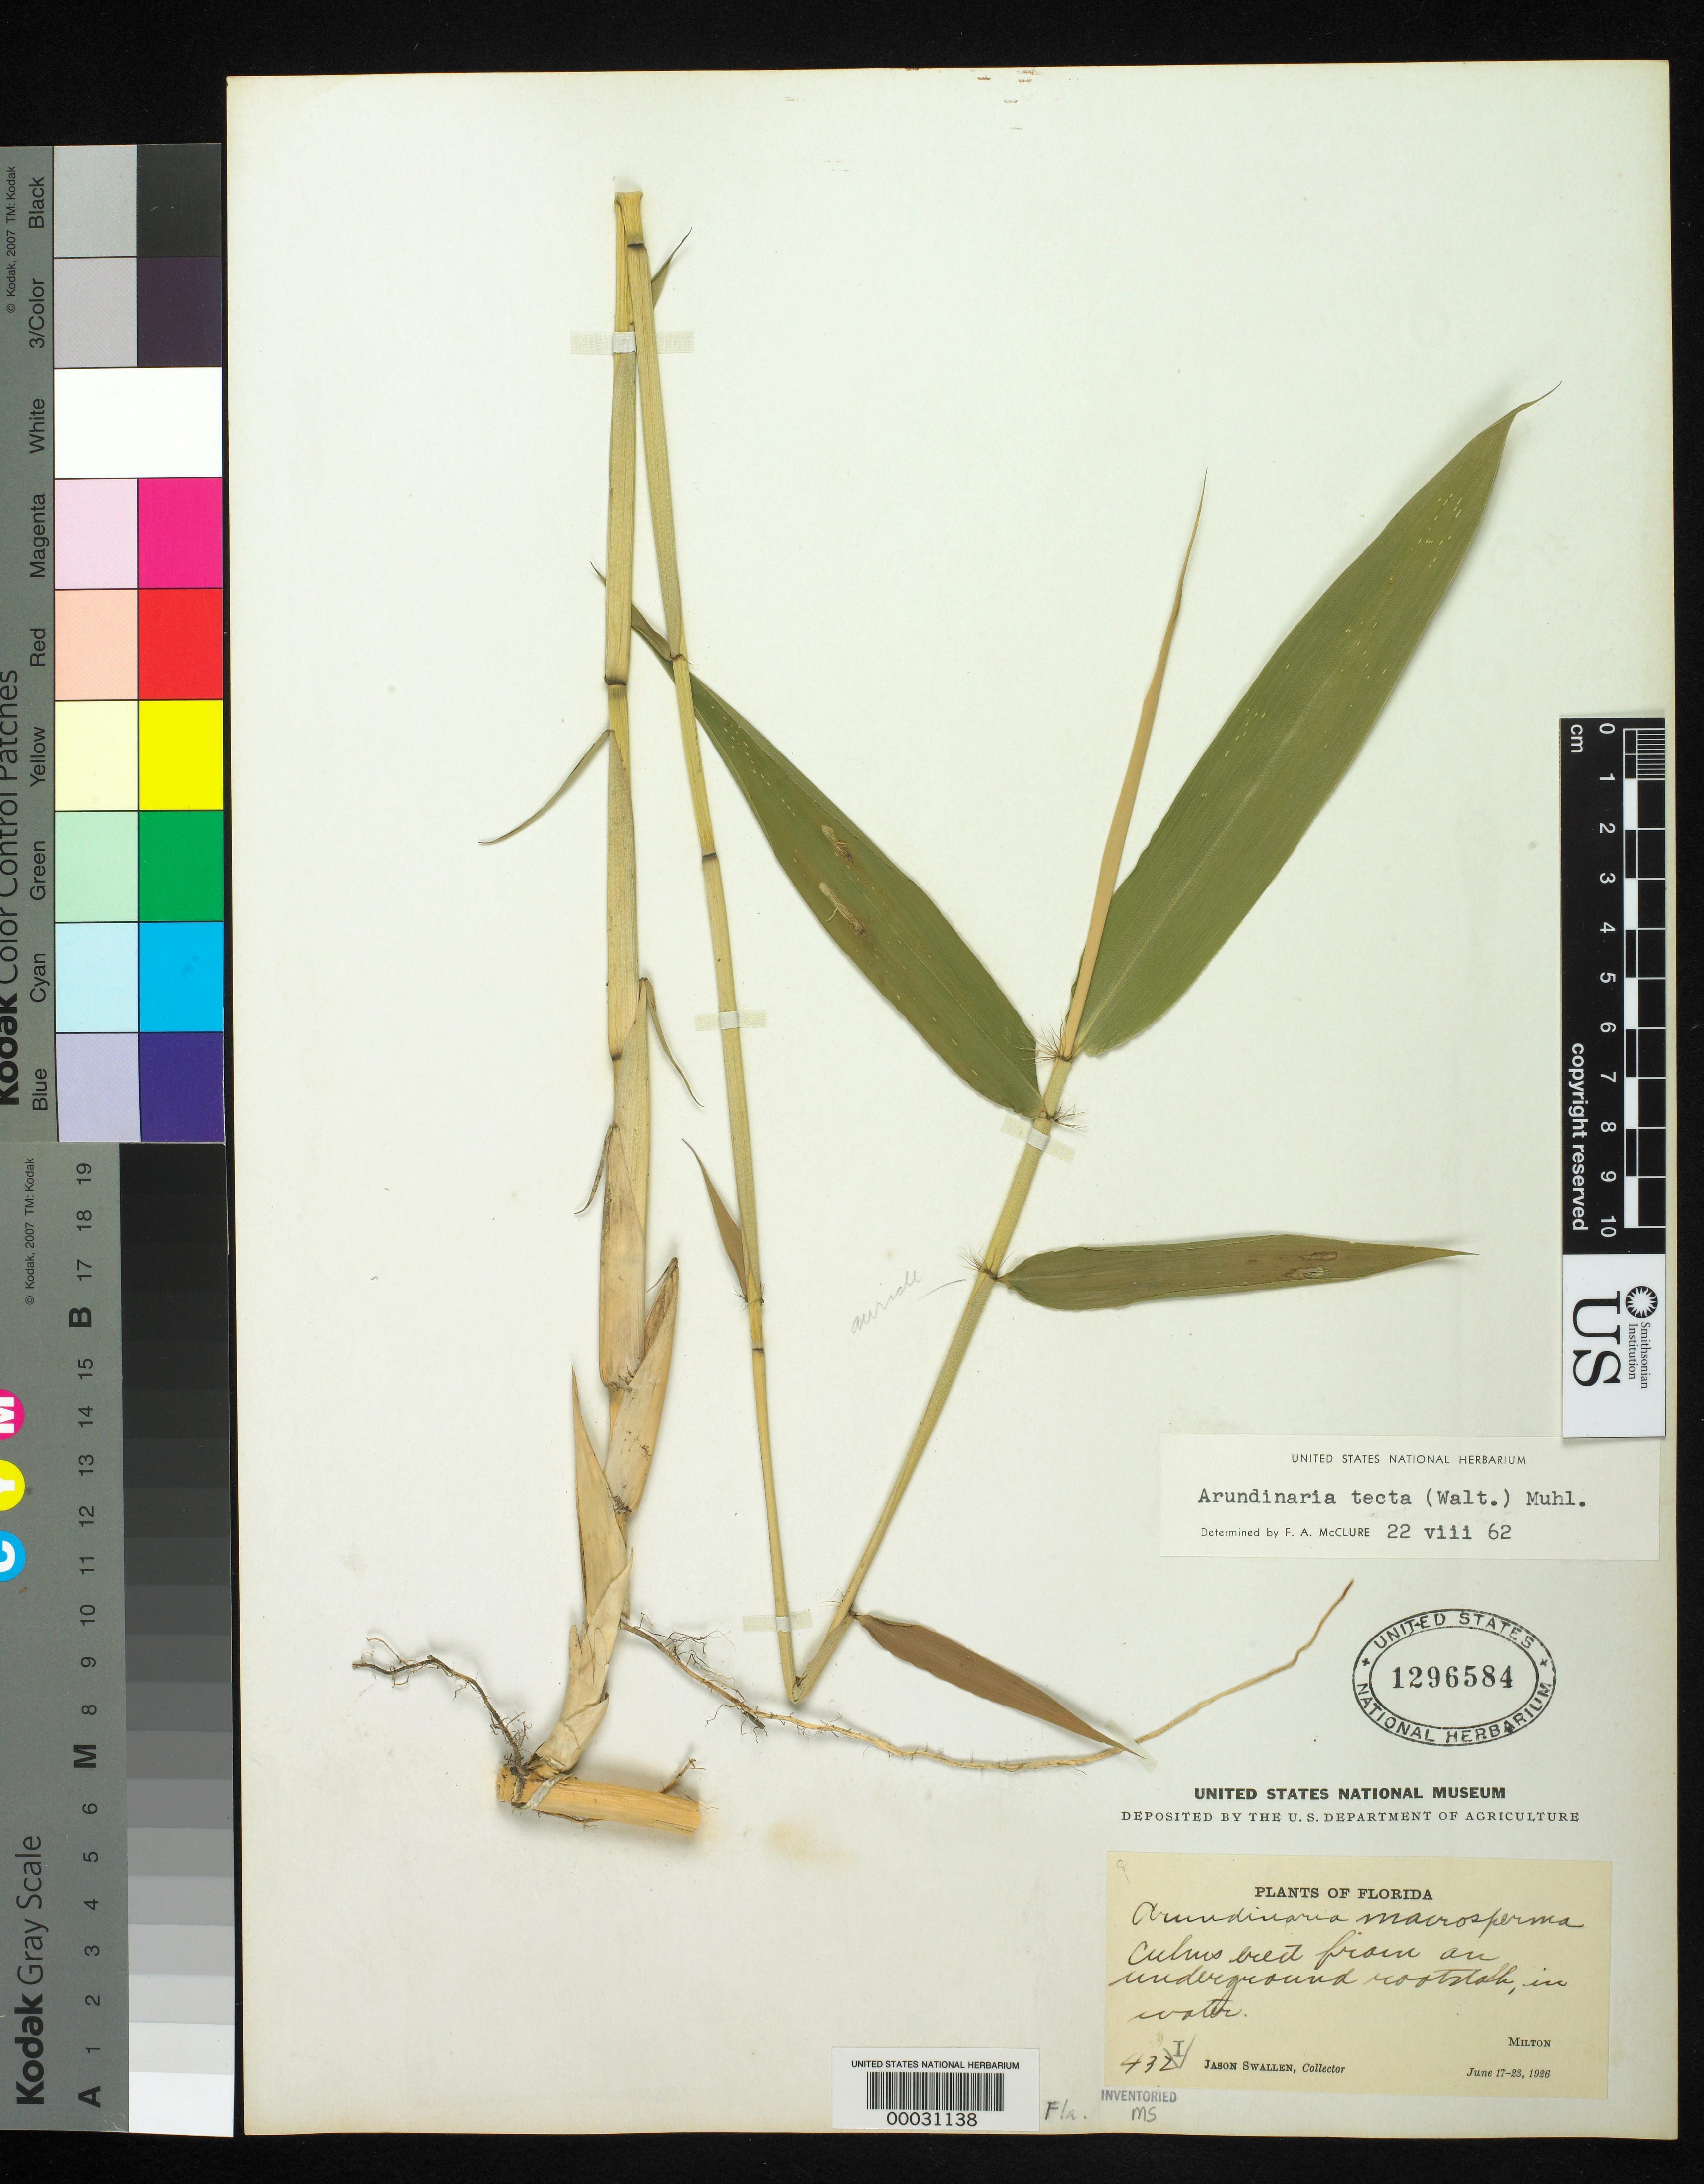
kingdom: Plantae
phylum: Tracheophyta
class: Liliopsida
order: Poales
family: Poaceae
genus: Arundinaria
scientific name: Arundinaria tecta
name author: (Walter) Muhl.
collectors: J. R. Swallen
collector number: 432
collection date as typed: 17 Jun 1926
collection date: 1926-06-17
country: United States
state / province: Florida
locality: Milton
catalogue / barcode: US 1296584